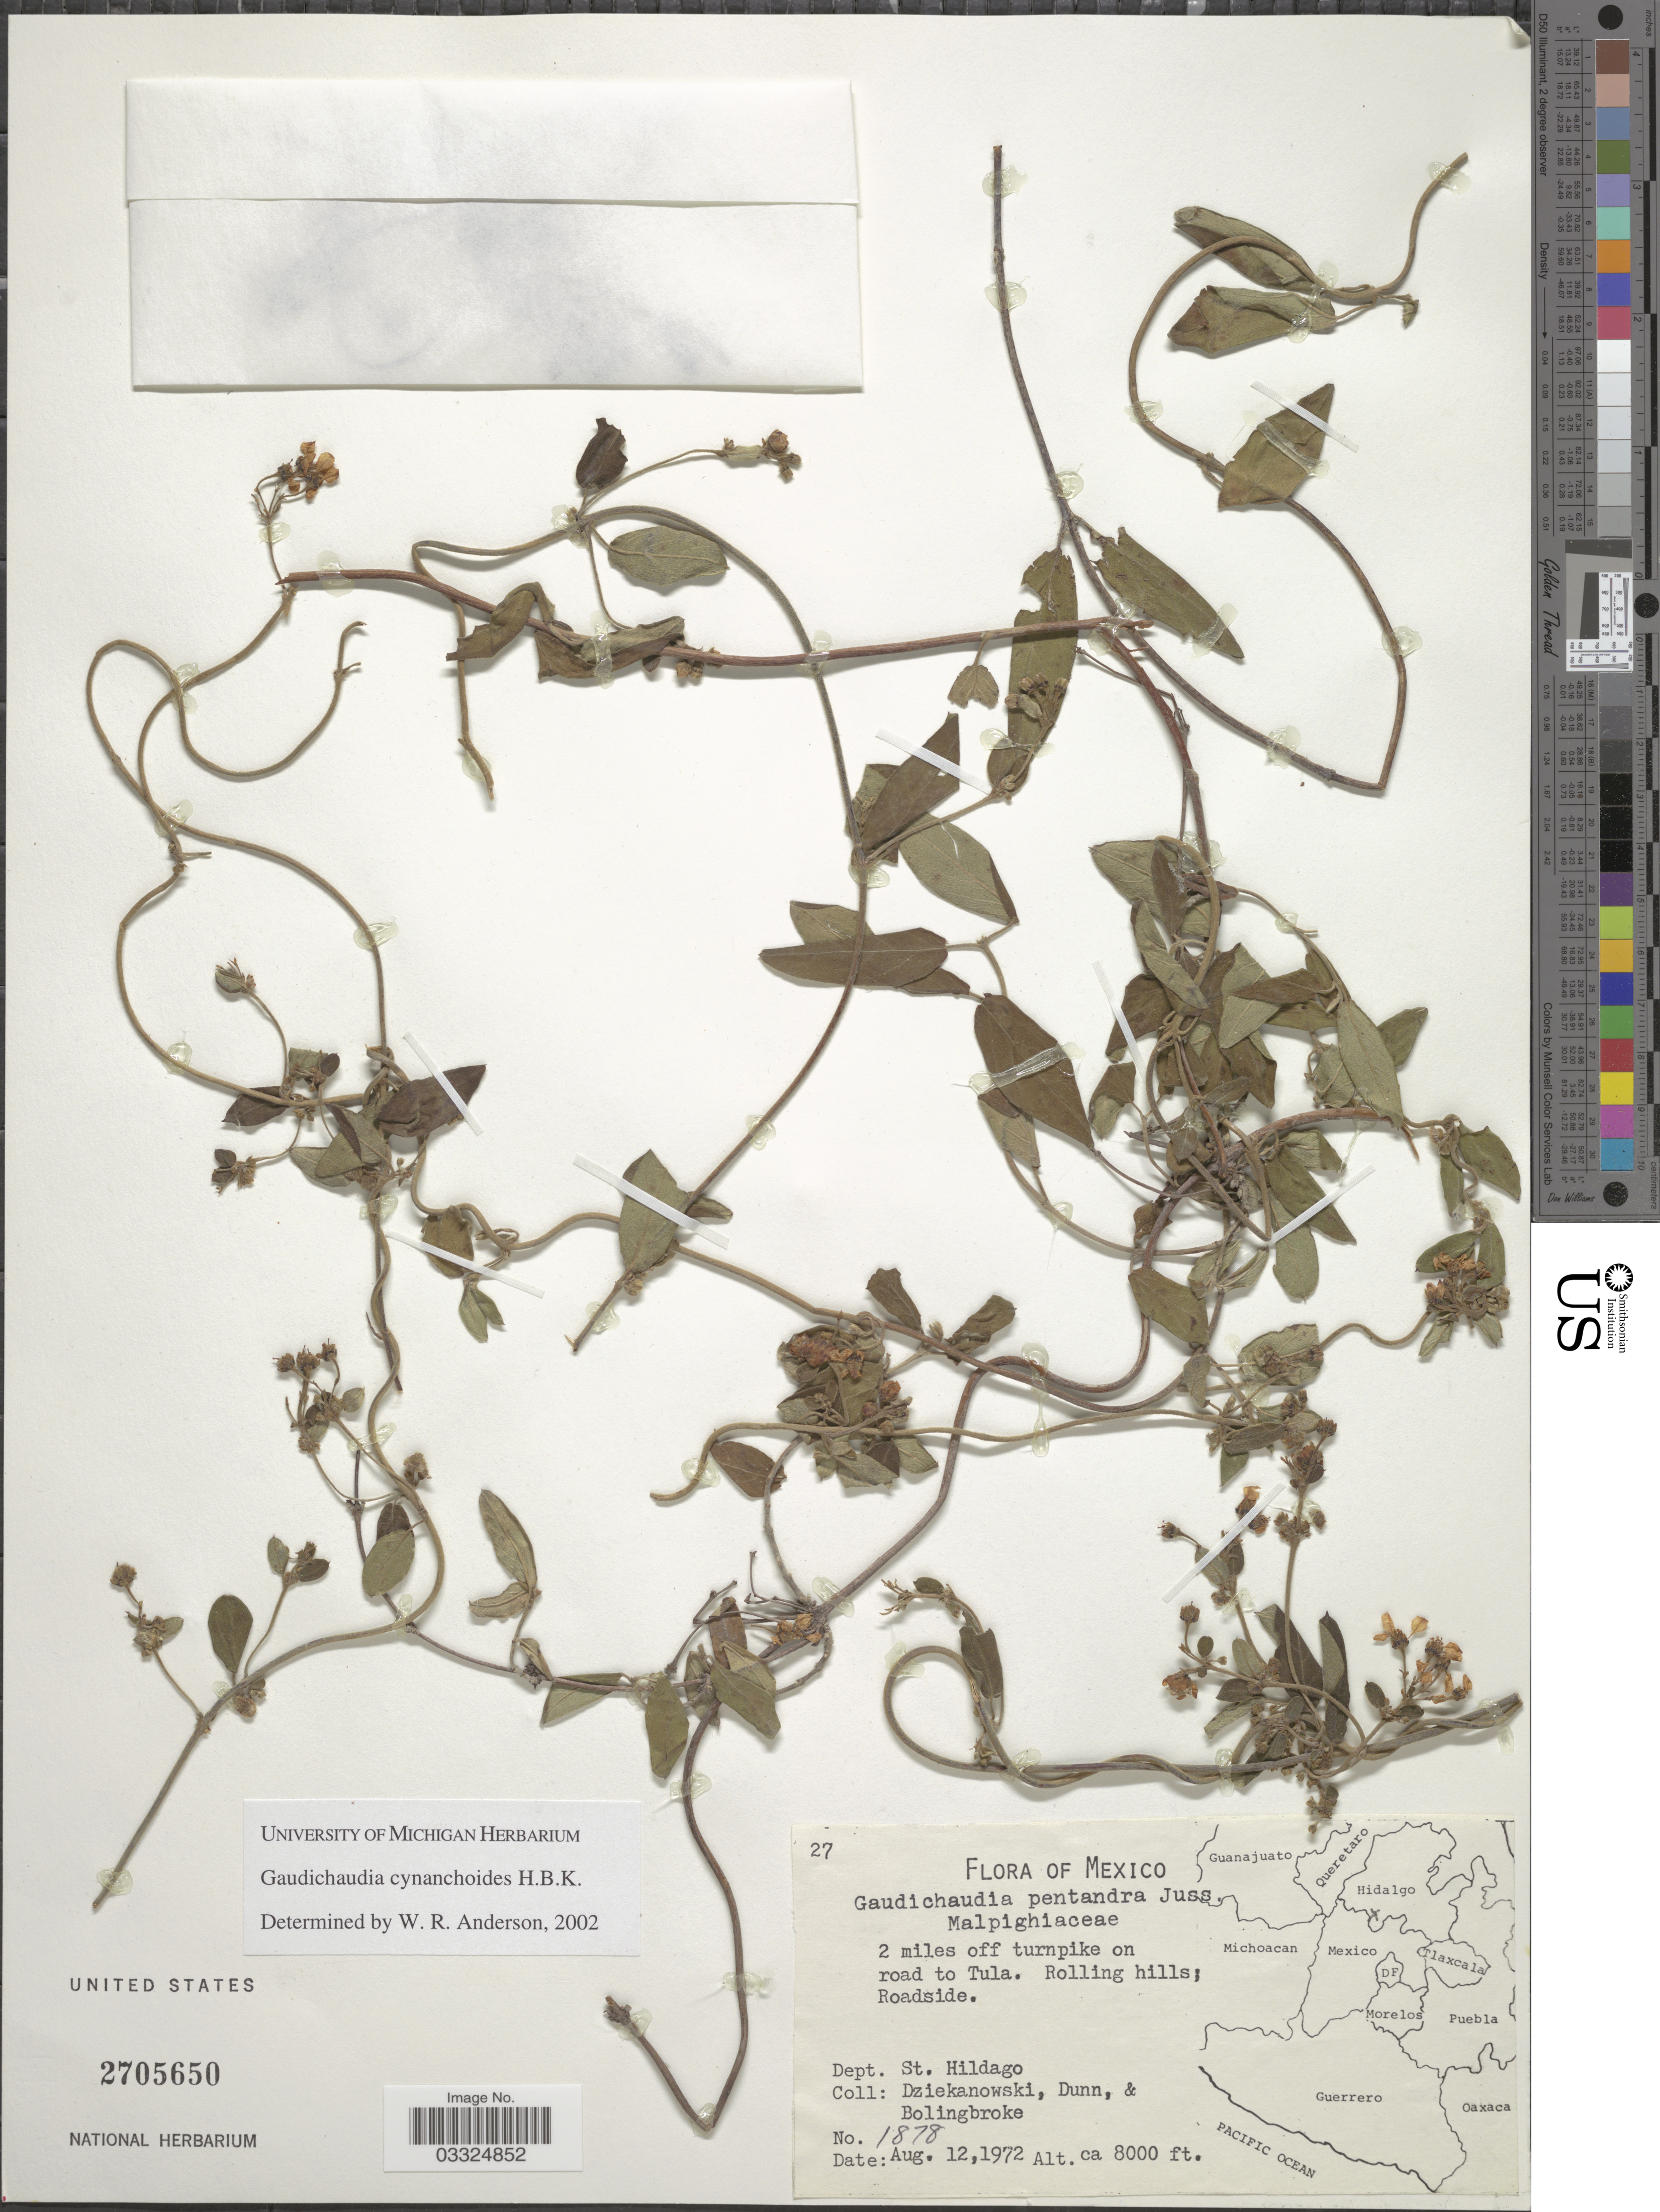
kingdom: Plantae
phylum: Tracheophyta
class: Magnoliopsida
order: Malpighiales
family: Malpighiaceae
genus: Gaudichaudia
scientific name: Gaudichaudia cynanchoides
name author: Kunth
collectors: -. Dziekanowski, -- Dunn & -. Bolingbroke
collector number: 1878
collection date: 1972-08-12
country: Mexico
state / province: Hidalgo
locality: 2 miles off turnpike on road to Tula. Dept. St. Hildago.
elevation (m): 2438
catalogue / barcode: US 2705650